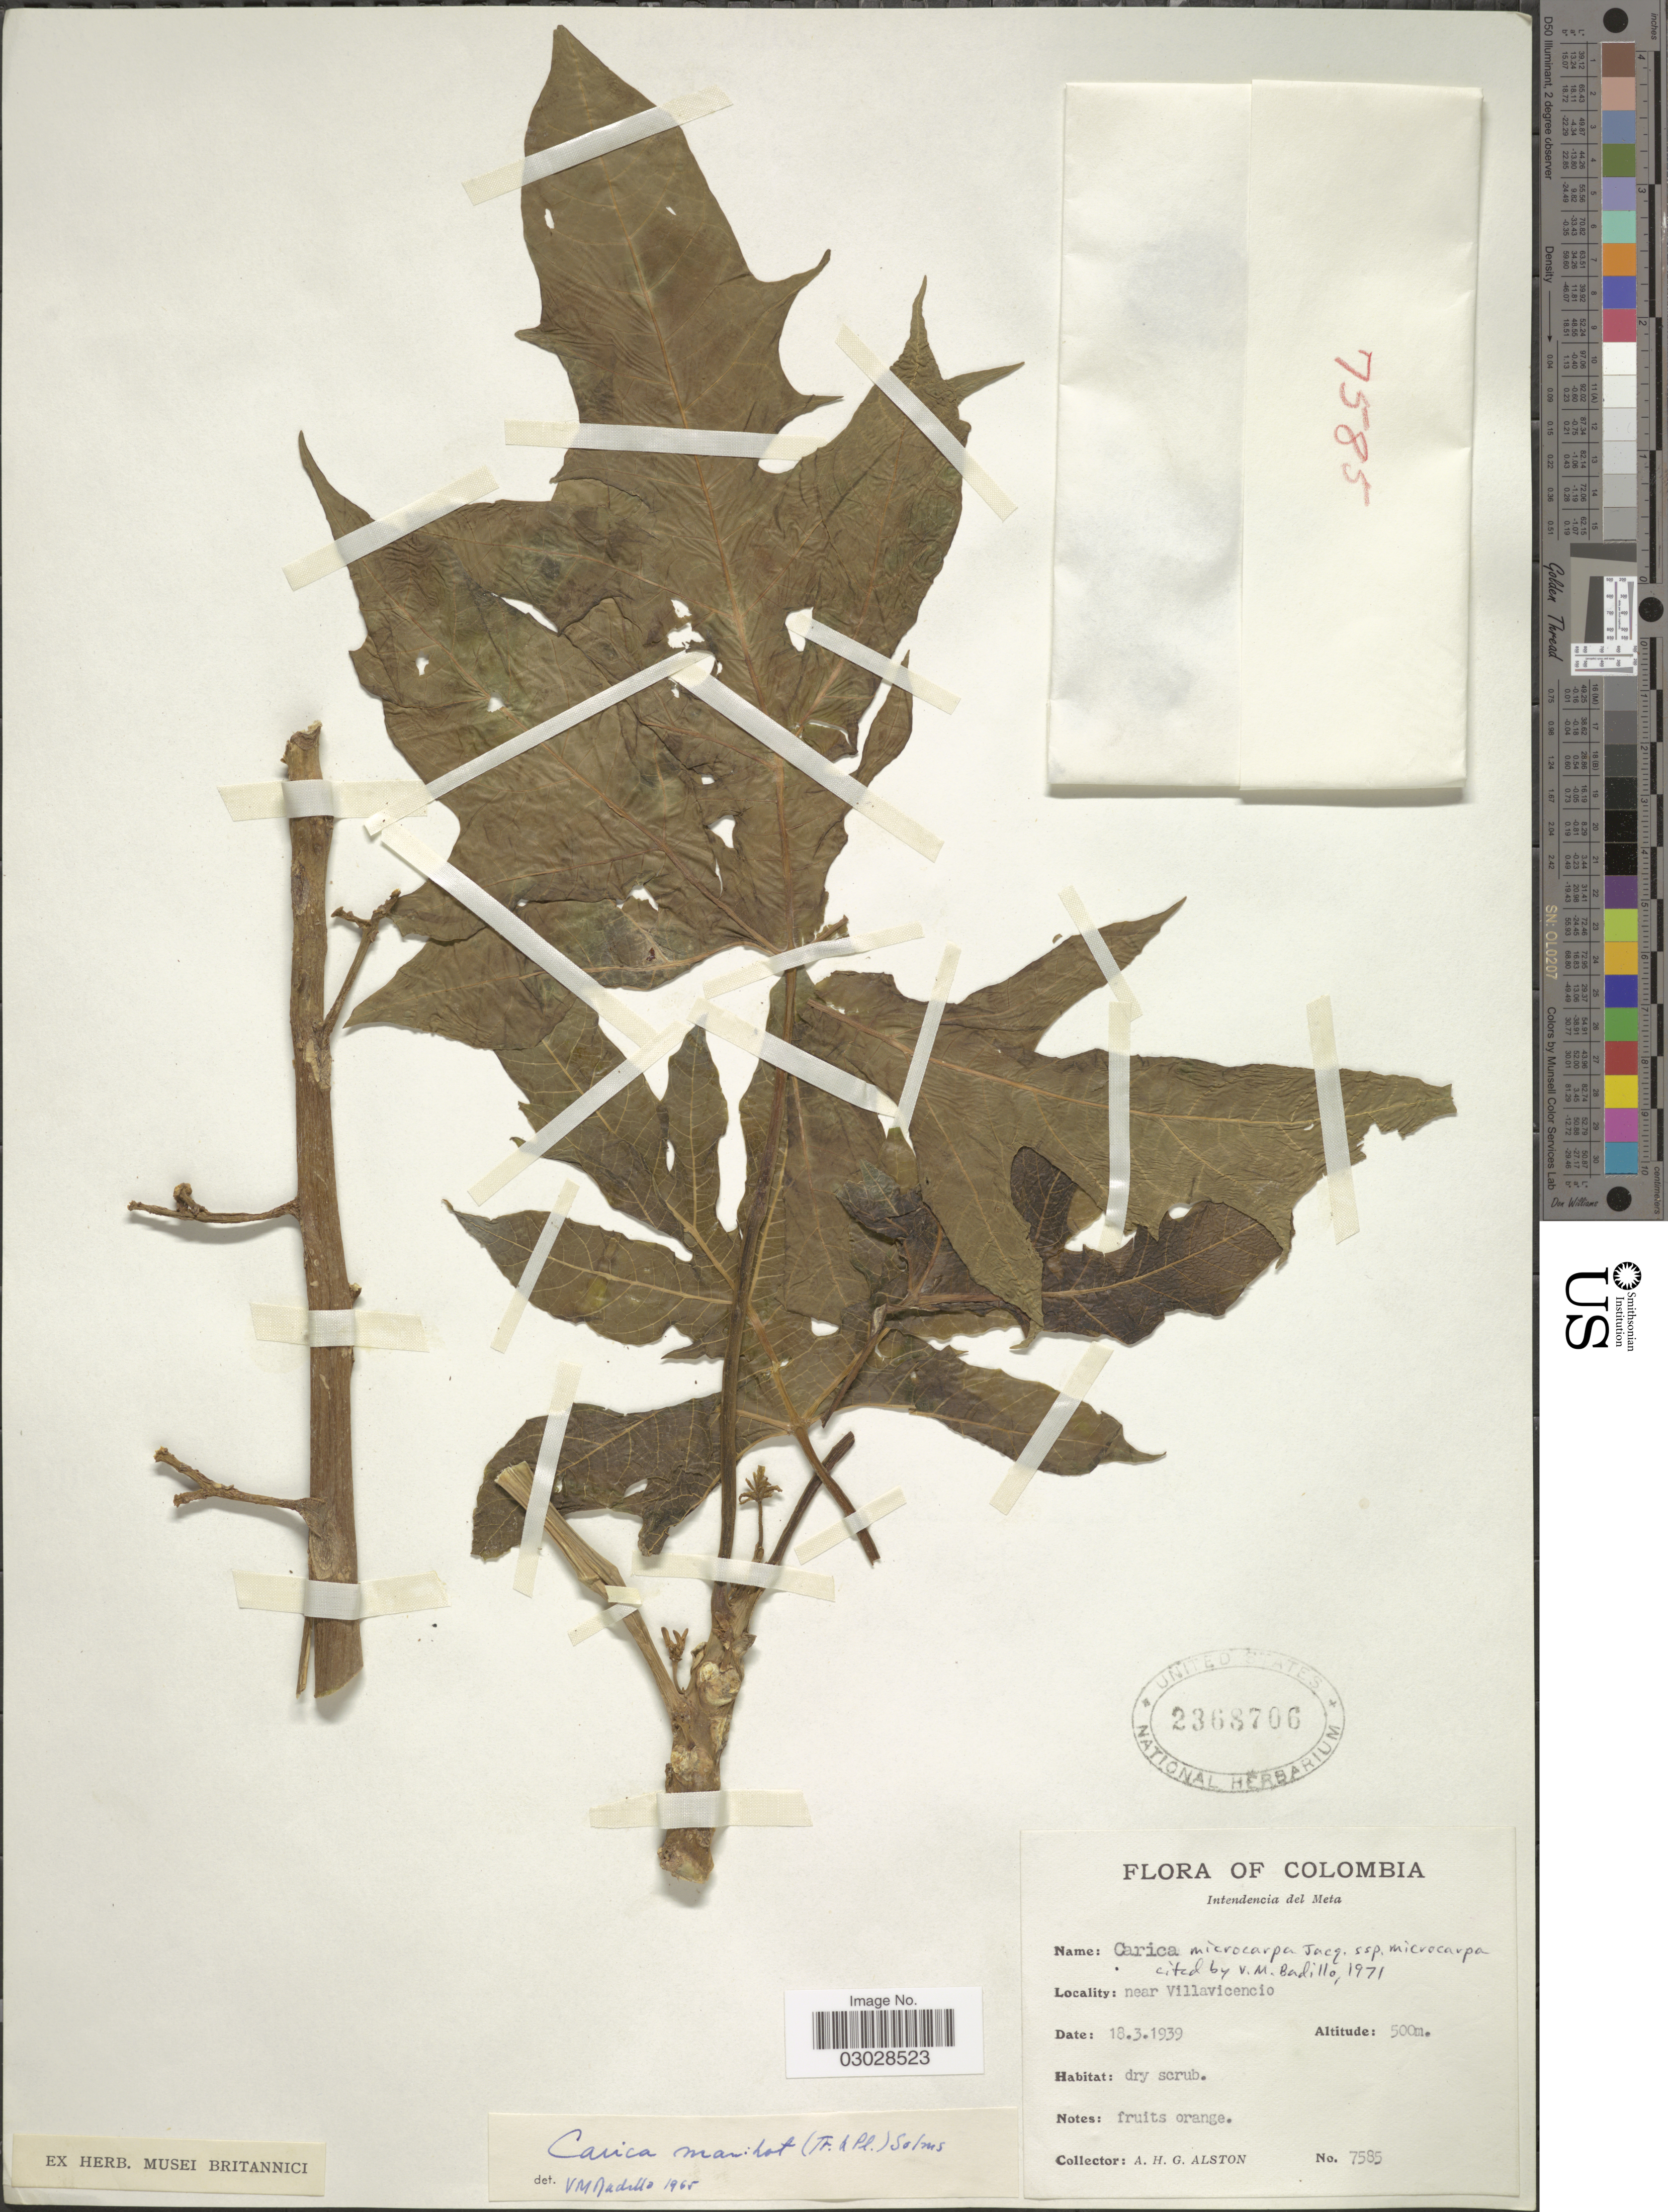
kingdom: Plantae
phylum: Tracheophyta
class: Magnoliopsida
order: Brassicales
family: Caricaceae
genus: Vasconcellea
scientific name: Vasconcellea microcarpa subsp. microcarpa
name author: (Jacq.) A. DC.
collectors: A. H. Alston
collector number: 7585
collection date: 1939-03-18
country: Colombia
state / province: Meta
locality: Intendencia del Meta, near Villavicencio.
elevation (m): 500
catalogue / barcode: US 2368706